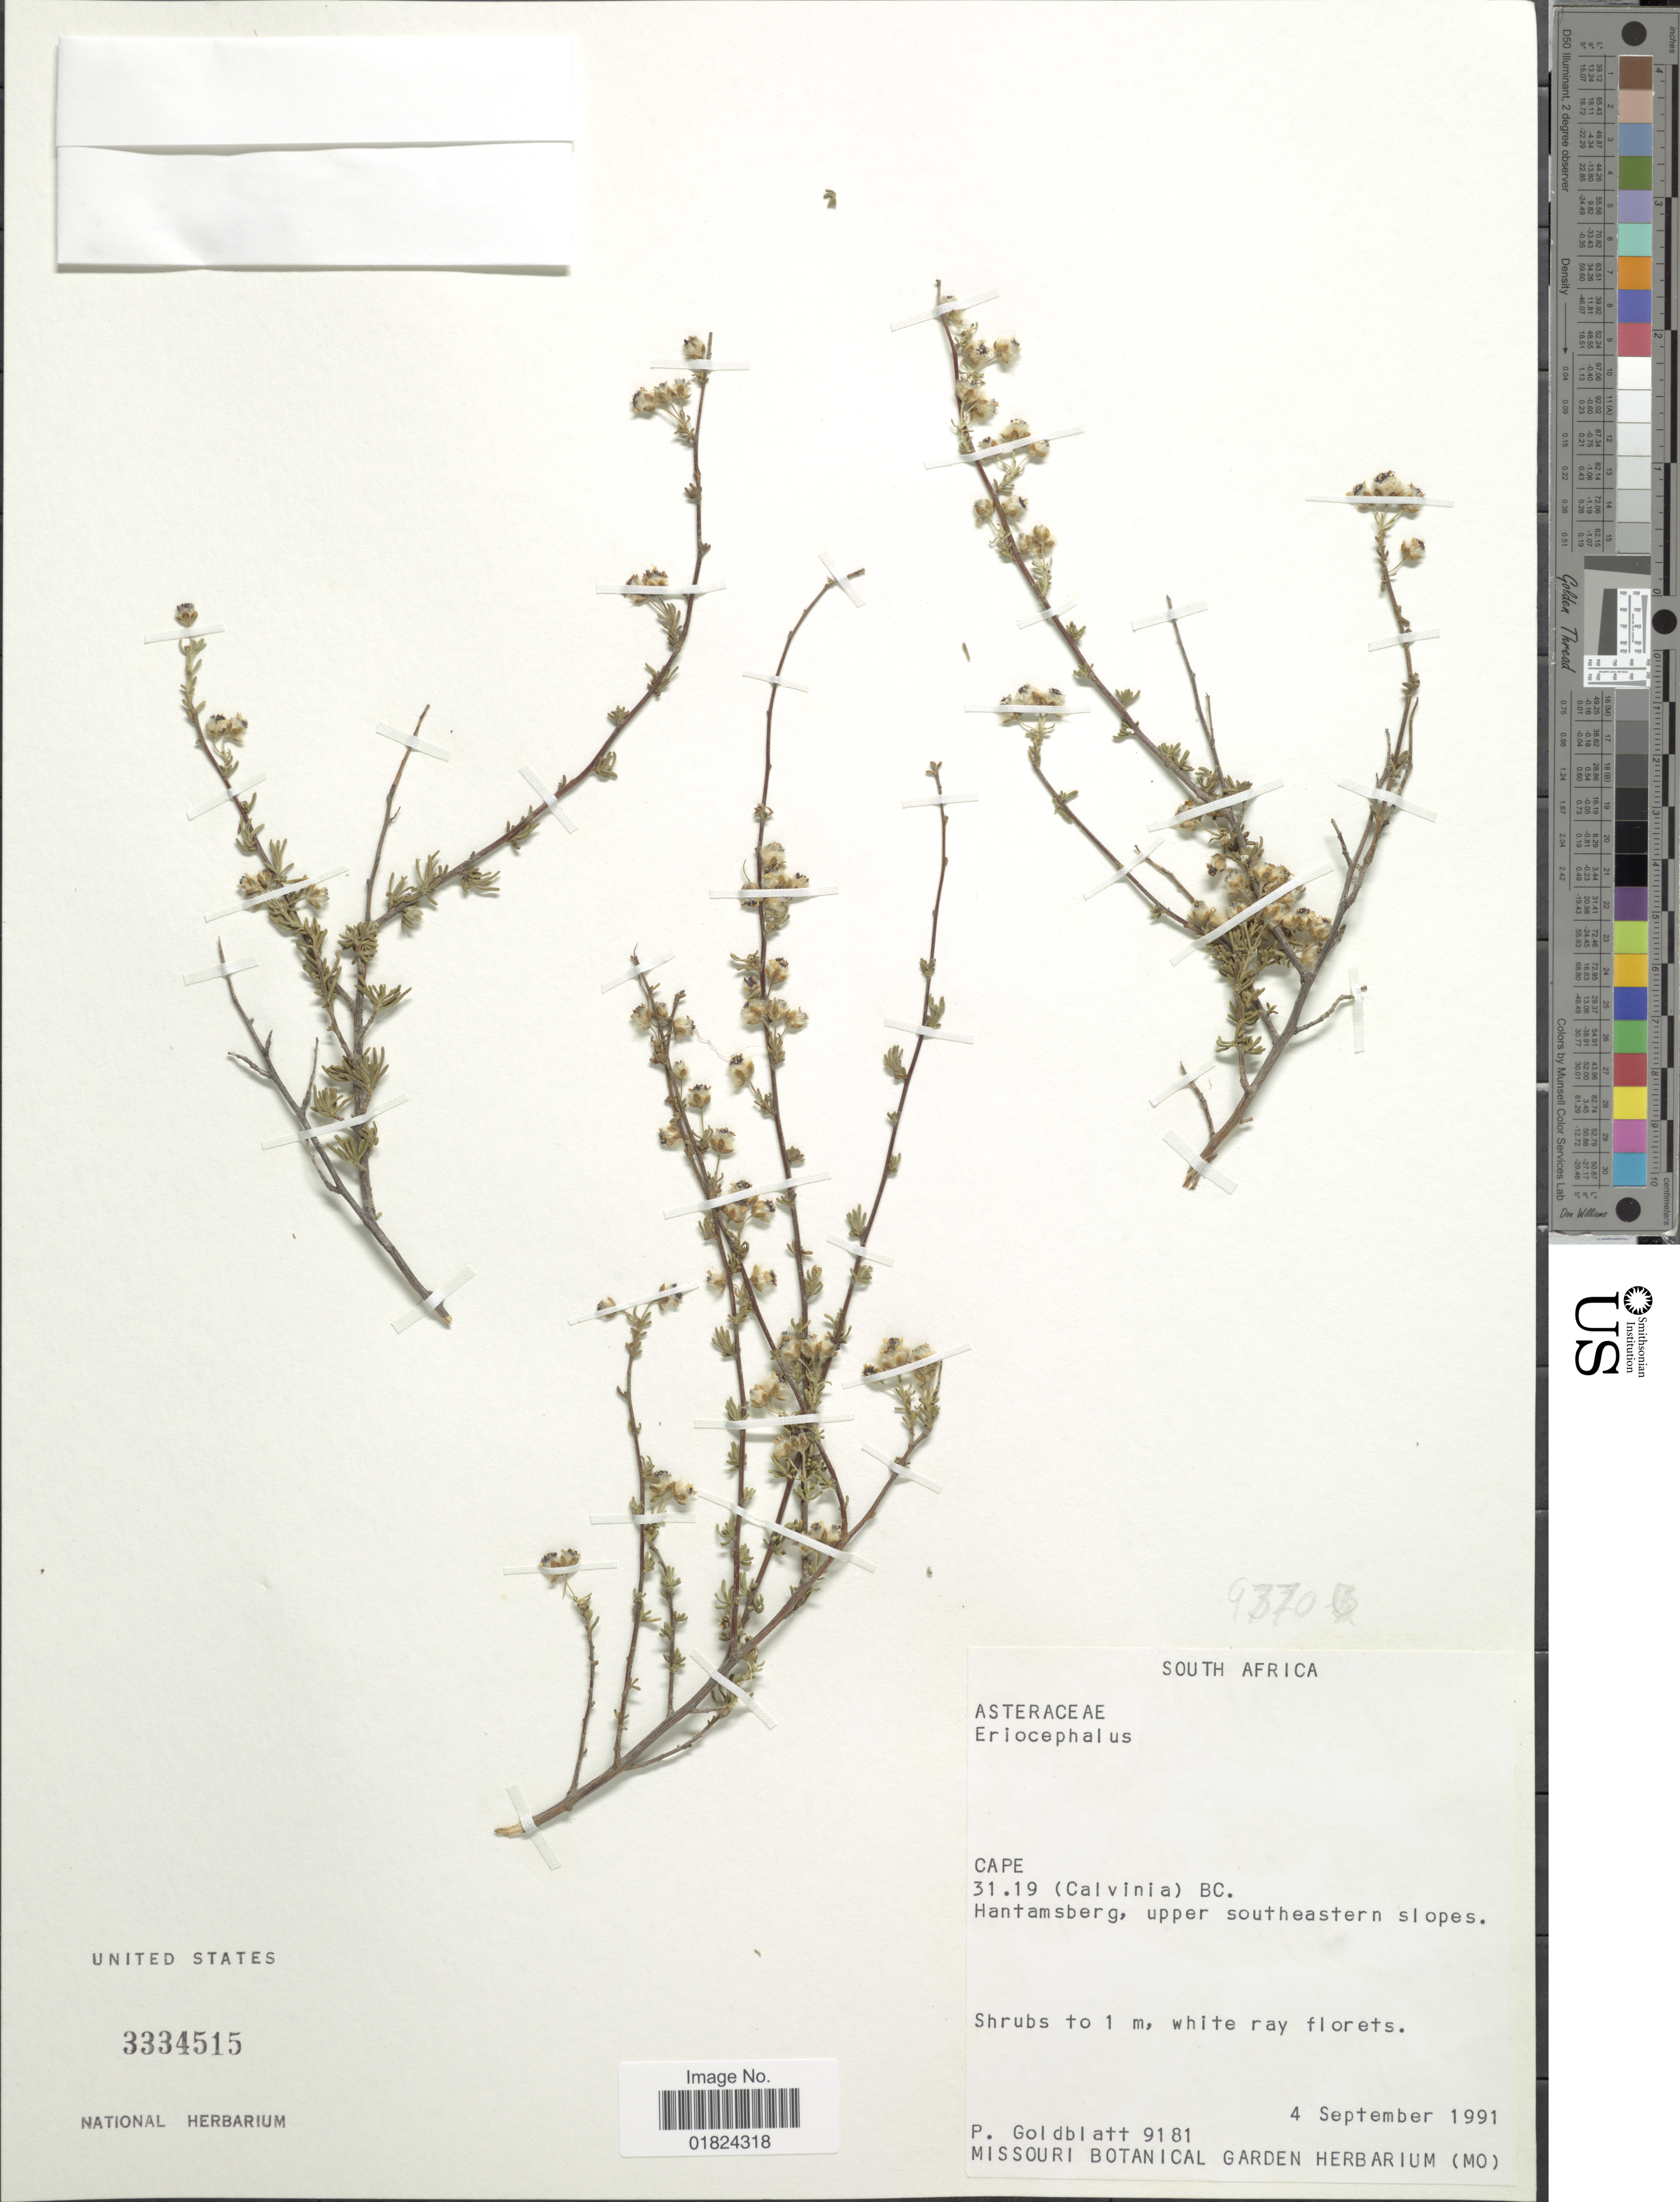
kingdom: Plantae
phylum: Tracheophyta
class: Magnoliopsida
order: Asterales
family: Asteraceae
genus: Eriocephalus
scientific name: Eriocephalus sp.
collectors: P. Goldblatt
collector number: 9181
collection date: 1991-09-04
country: South Africa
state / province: Northern Cape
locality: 31.19 (Calvinia) BC., Hantamsberg, upper southeastern slopes.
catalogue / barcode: US 3334515